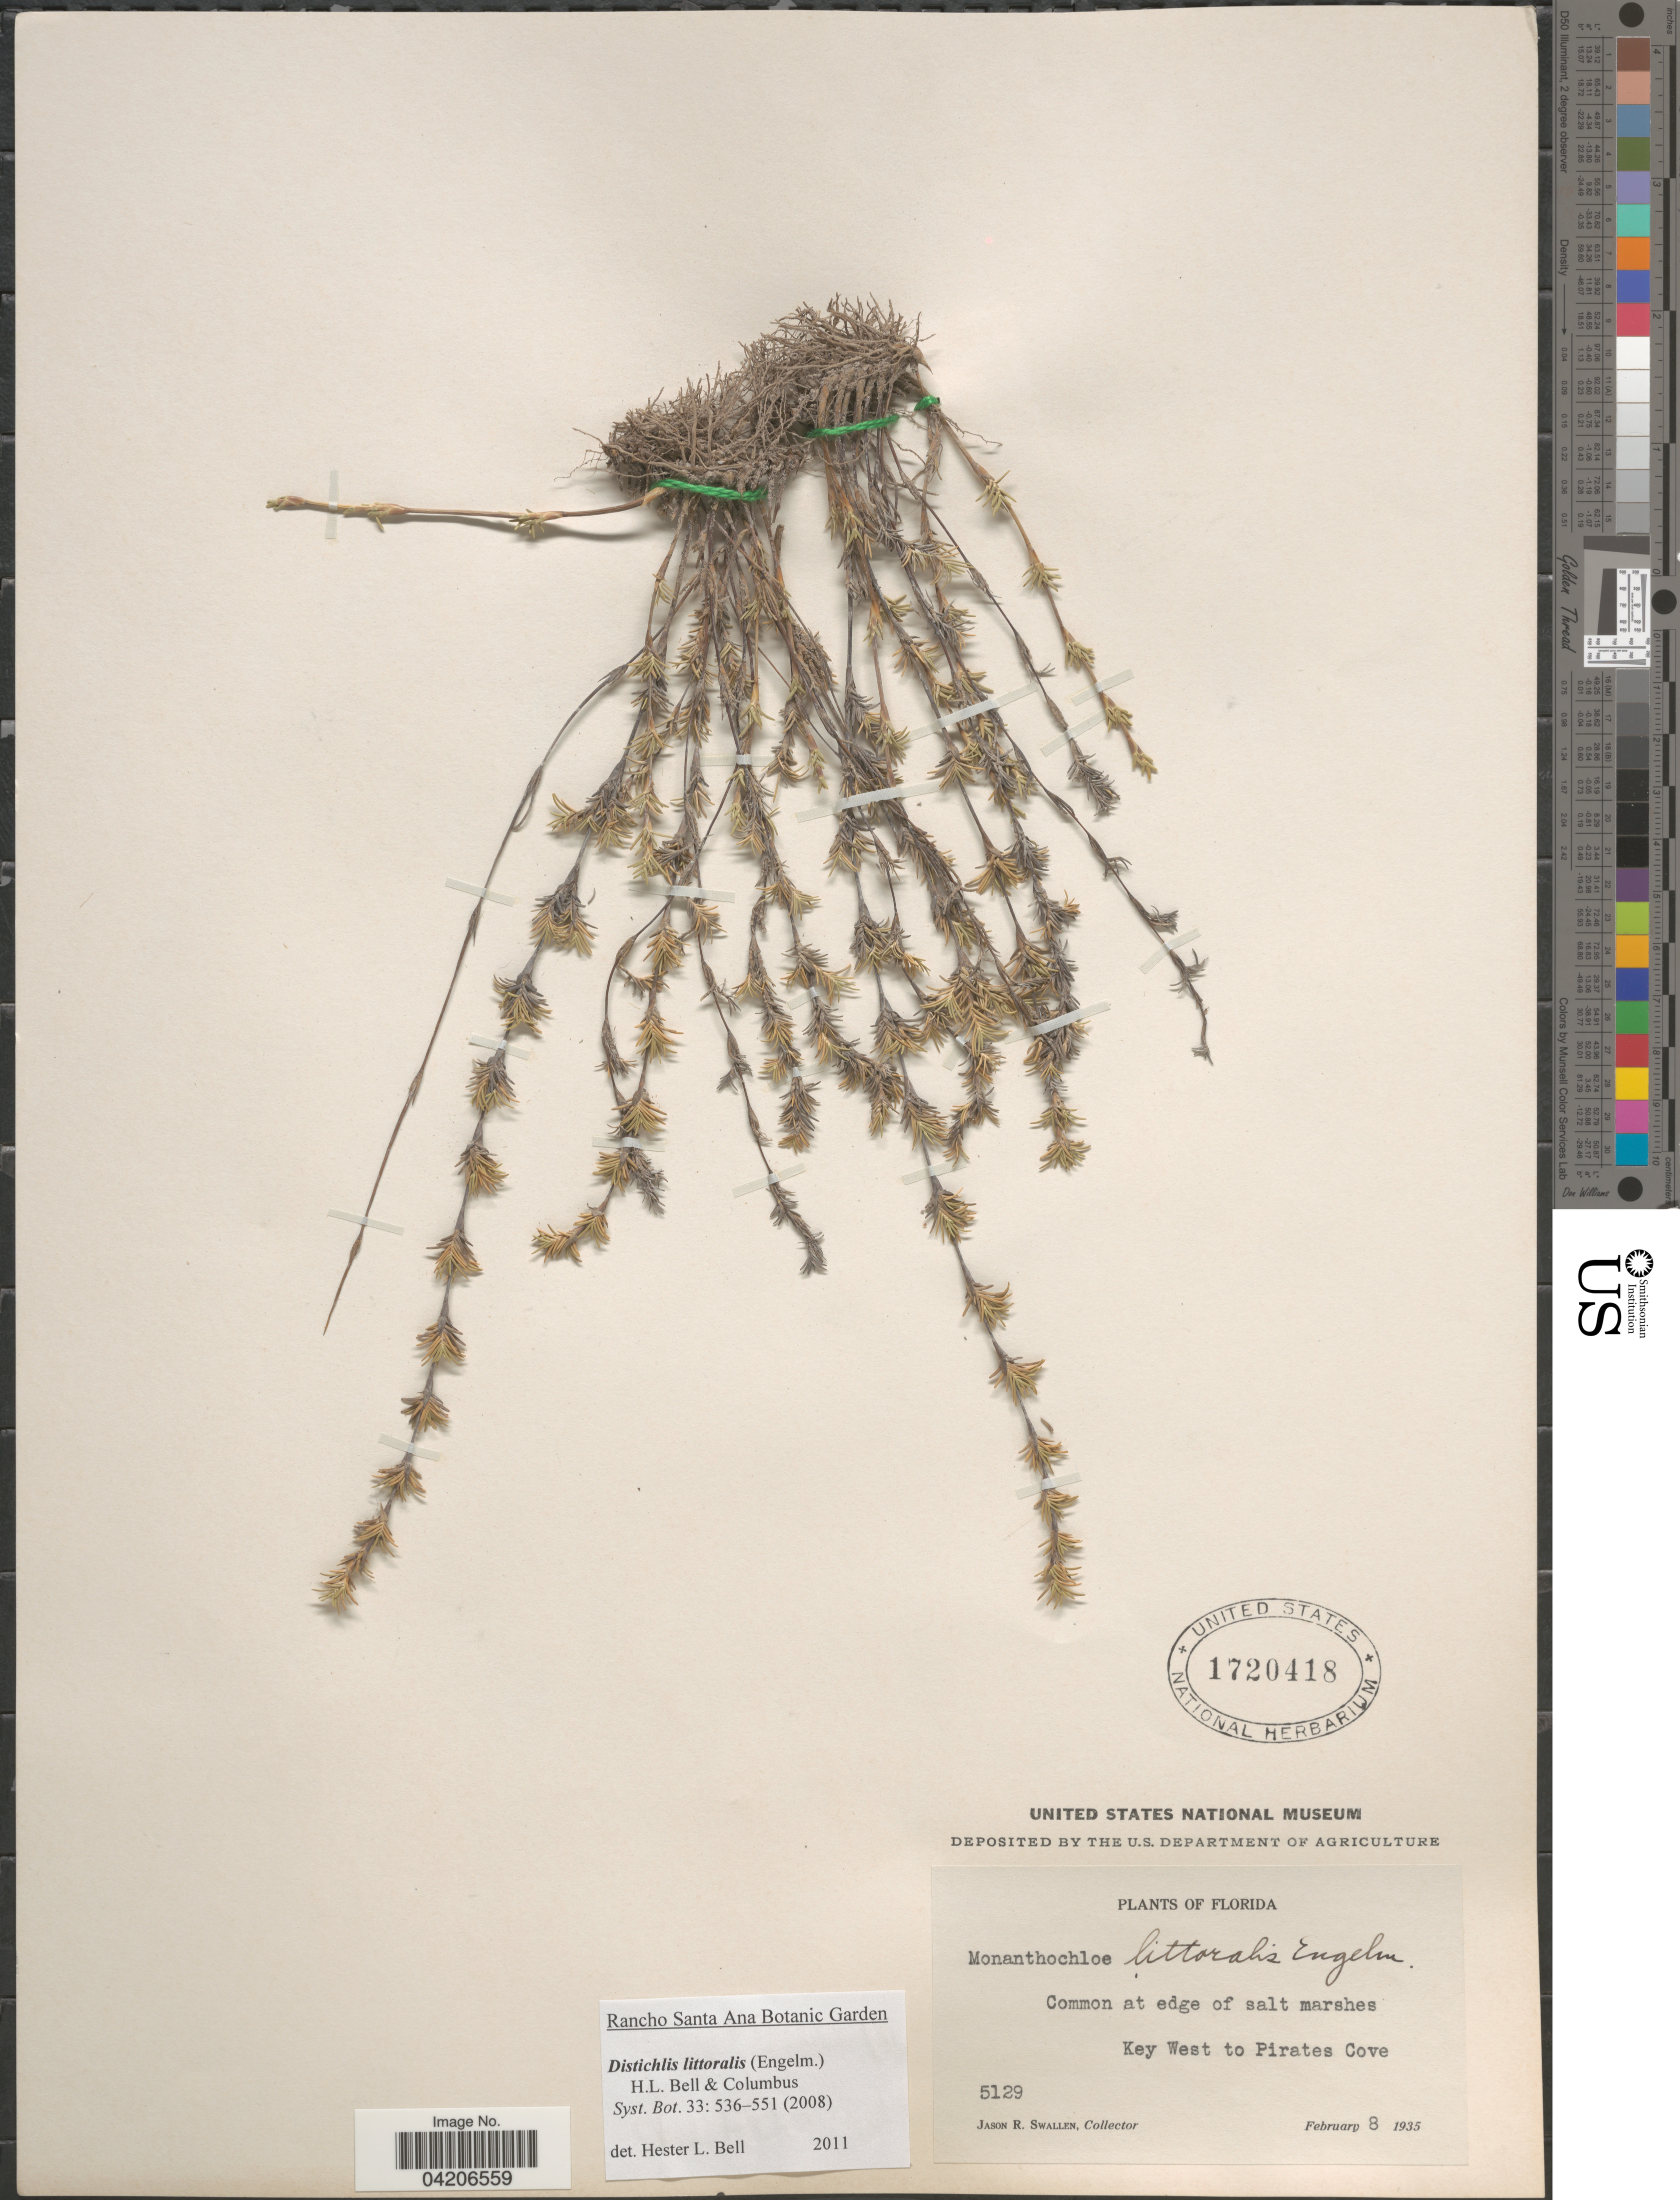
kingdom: Plantae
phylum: Tracheophyta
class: Liliopsida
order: Poales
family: Poaceae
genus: Distichlis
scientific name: Distichlis littoralis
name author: (Engelm.) H.L. Bell & Columbus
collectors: J. R. Swallen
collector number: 5129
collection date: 1935-02-08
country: United States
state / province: Florida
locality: Key West to Pirates Cove.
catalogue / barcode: US 1720418